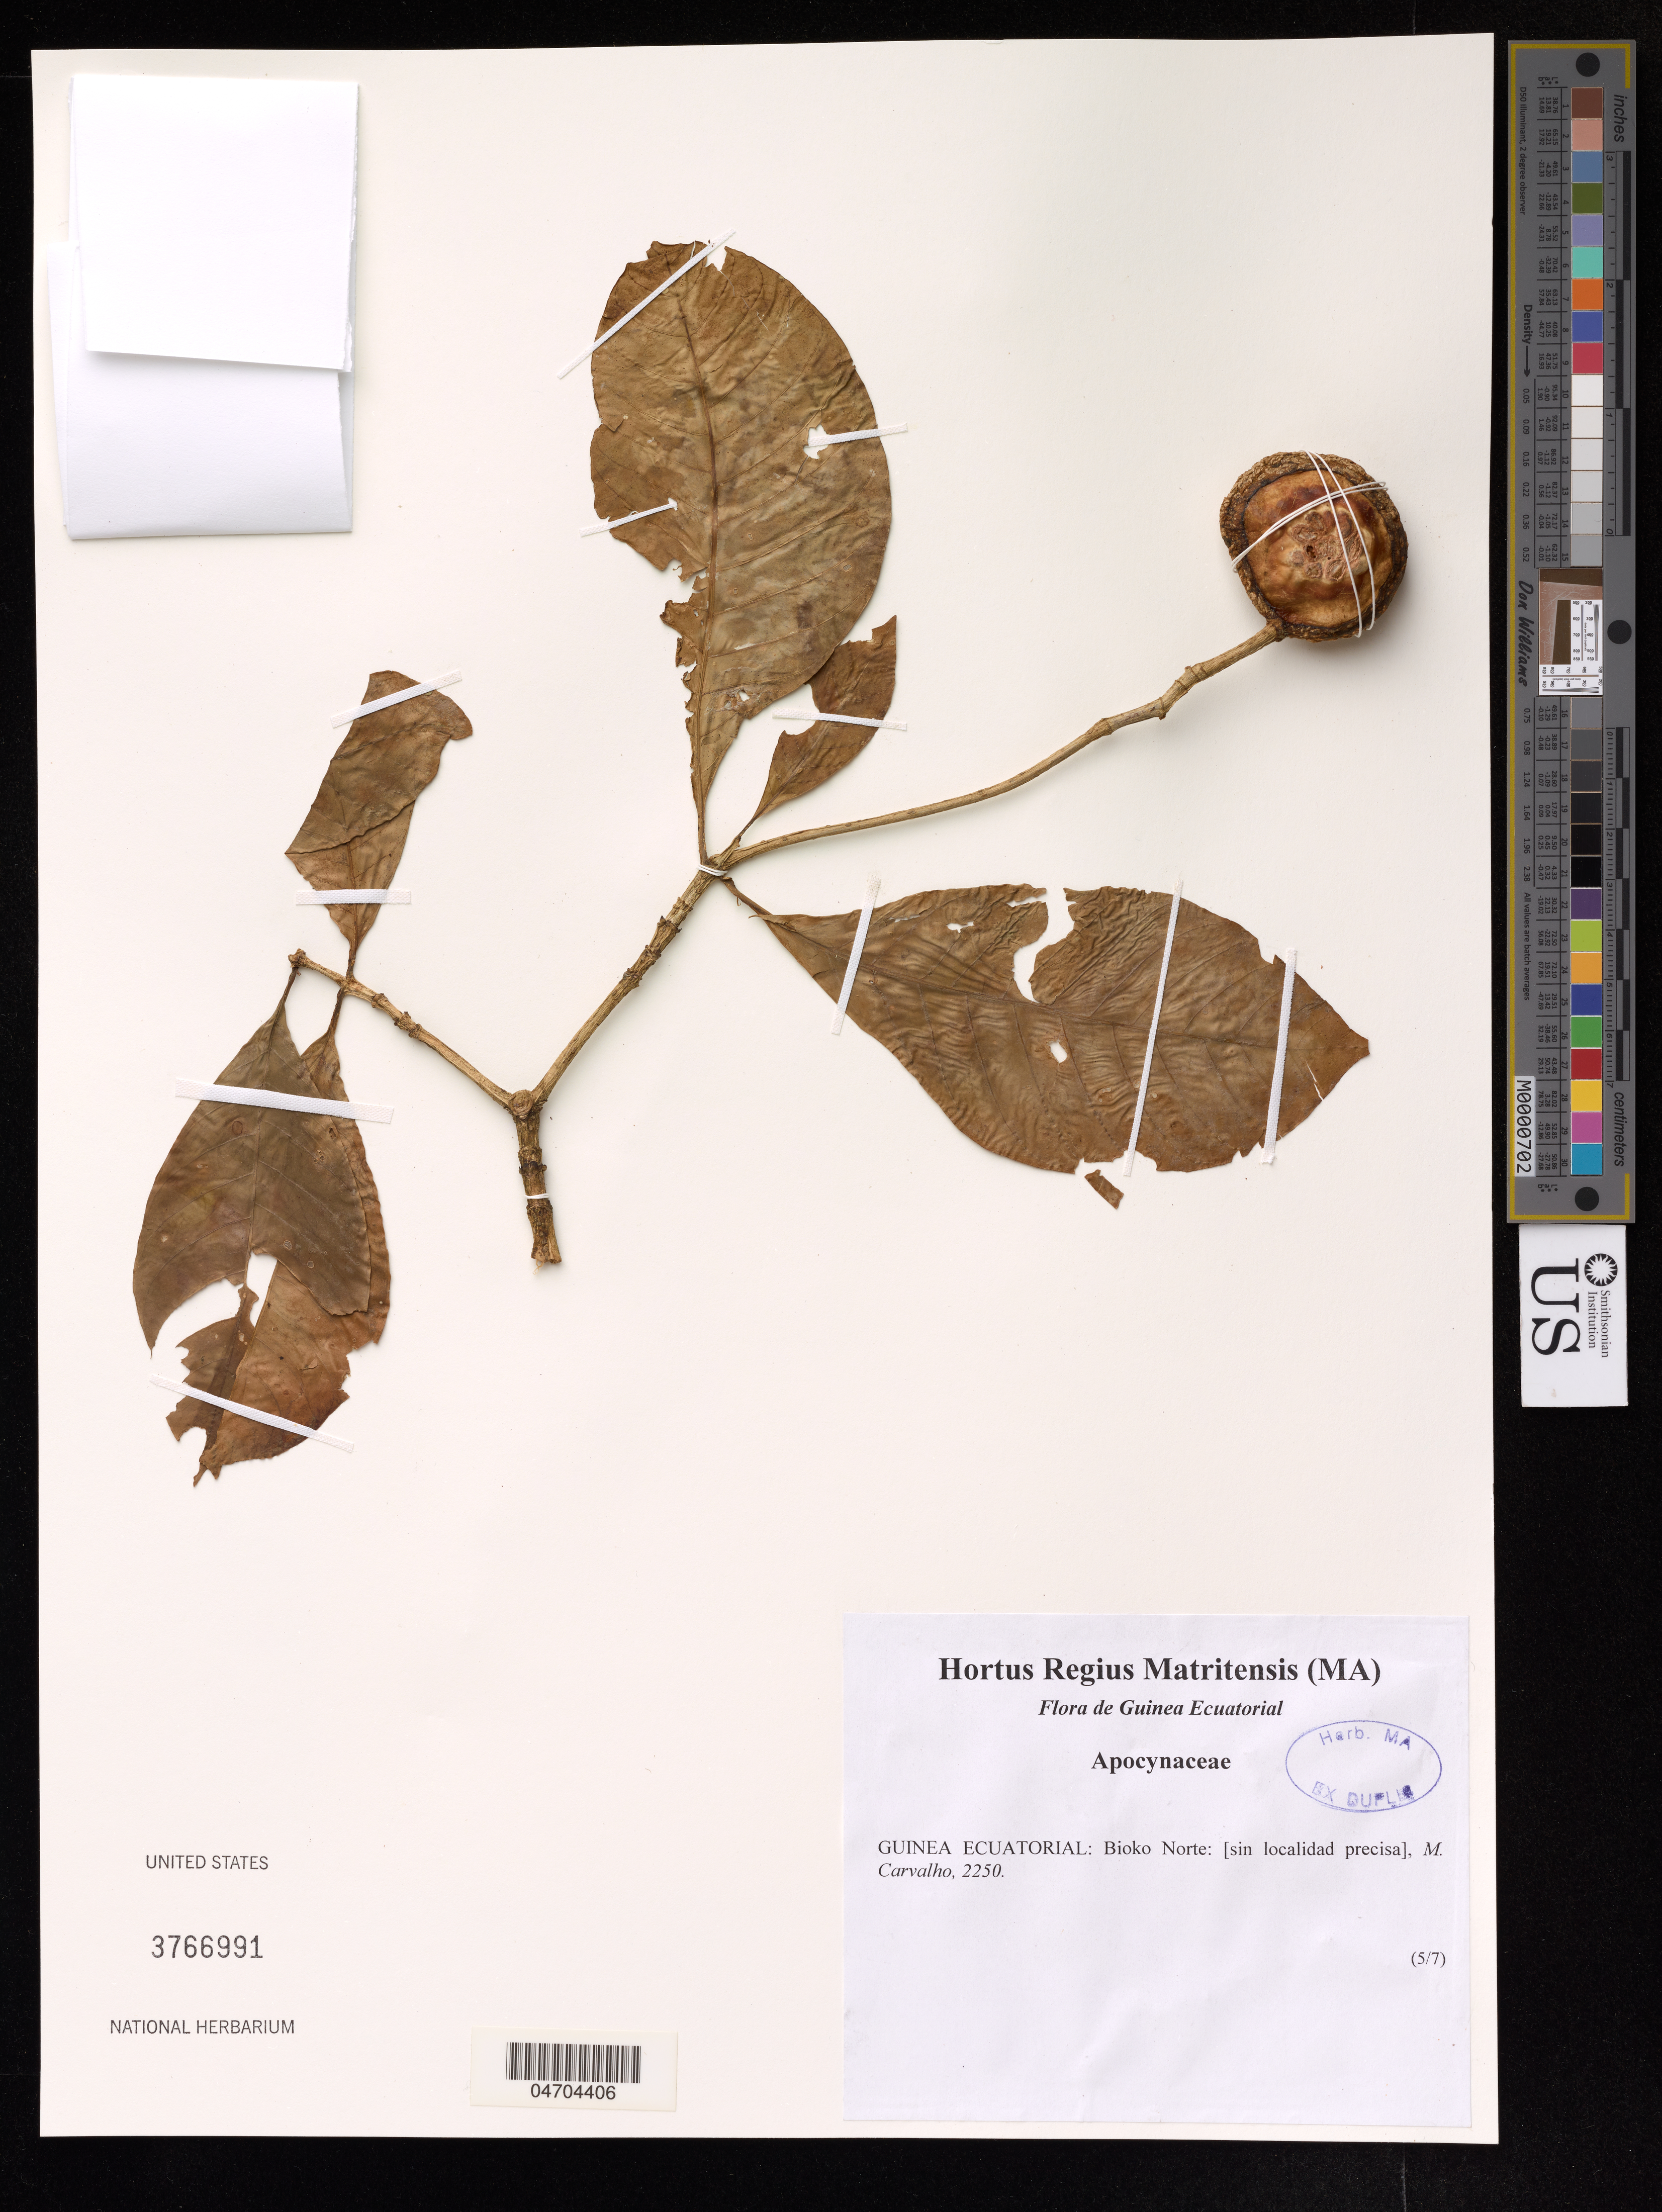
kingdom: Plantae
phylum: Tracheophyta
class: Magnoliopsida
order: Gentianales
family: Apocynaceae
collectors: M. Carvalho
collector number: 2250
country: Equatorial Guinea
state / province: Bioko Norte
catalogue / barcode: US 3766991